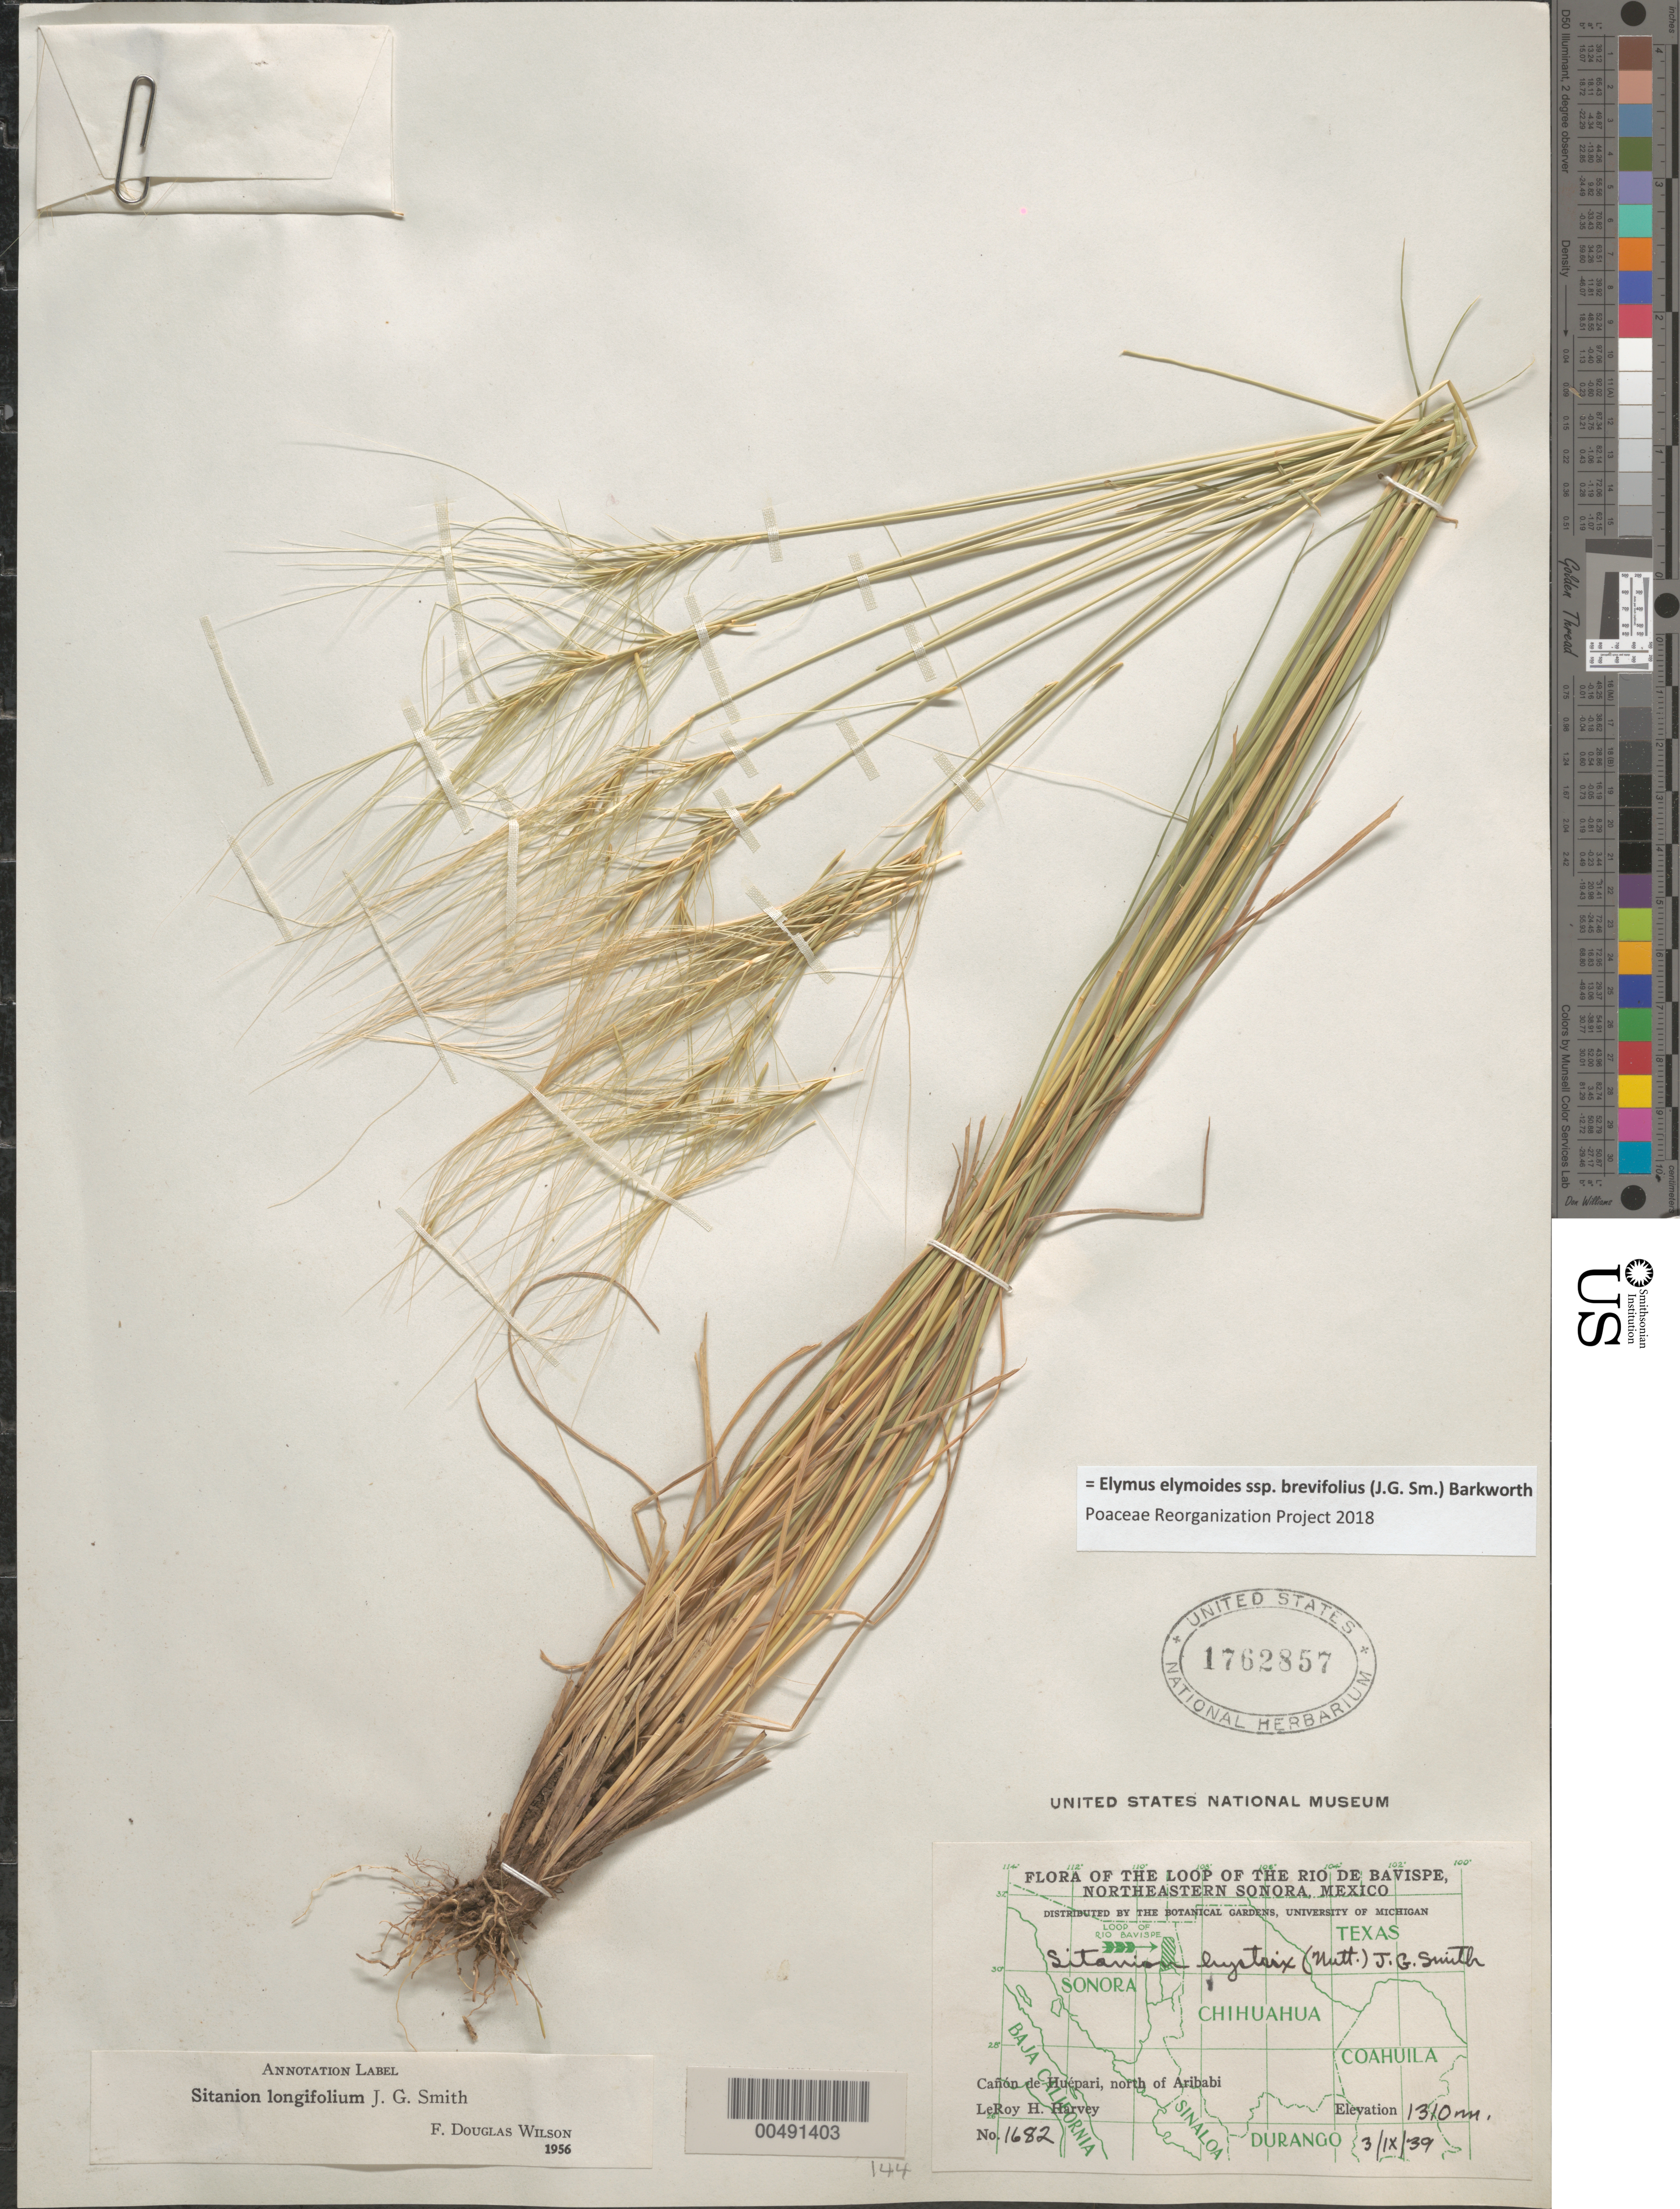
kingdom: Plantae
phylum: Tracheophyta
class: Liliopsida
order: Poales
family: Poaceae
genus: Elymus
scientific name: Elymus elymoides subsp. brevifolius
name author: (J.G. Sm.) Barkworth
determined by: Poaceae Reorganization Project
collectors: L. H. Harvey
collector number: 1682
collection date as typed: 3 Sep 1939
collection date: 1939-09-03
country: Mexico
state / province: Sonora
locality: Loop of the Rio de Bavispe, NE Sonora, Cañón de Huépari, N of Aribabi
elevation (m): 1310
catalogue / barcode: US 1762857